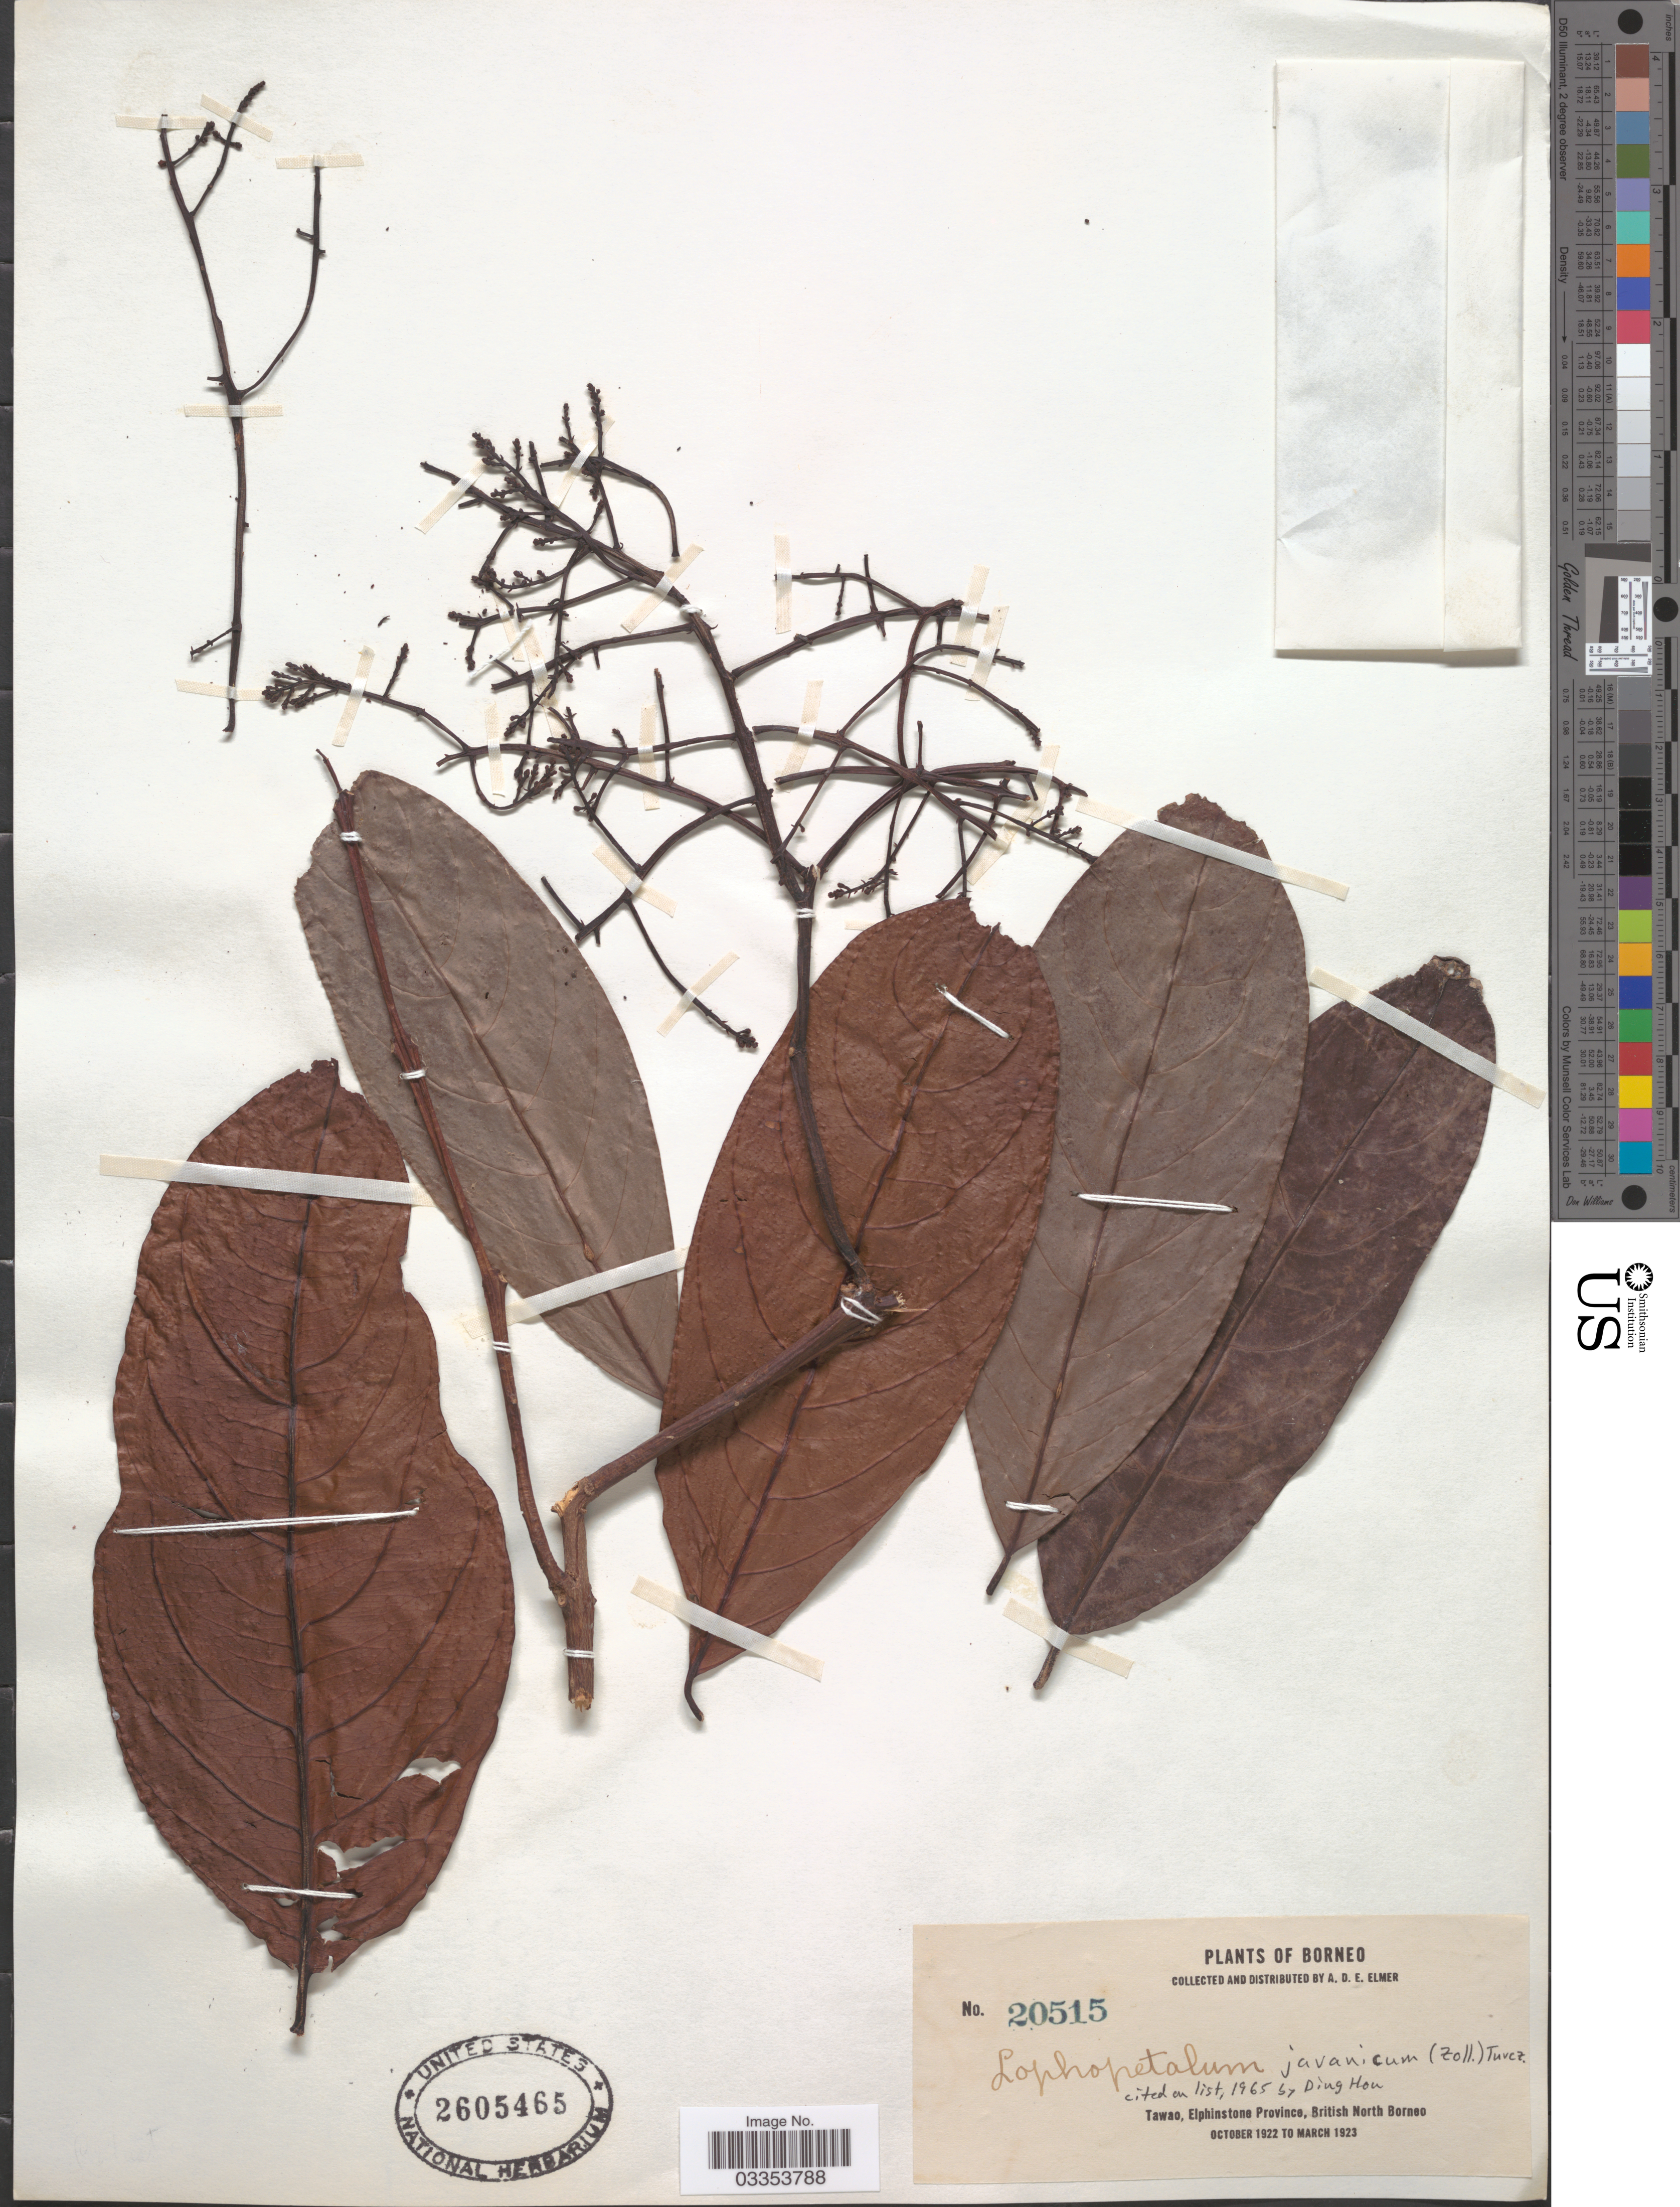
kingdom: Plantae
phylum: Tracheophyta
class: Magnoliopsida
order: Celastrales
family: Celastraceae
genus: Lophopetalum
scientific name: Lophopetalum javanicum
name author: (Zoll.) Turcz.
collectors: A. D. E. Elmer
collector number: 20515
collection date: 1922-10/1923-03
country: Malaysia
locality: Borneo. Tawao, Elphinstone Province, British North Borneo.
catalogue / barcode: US 2605465